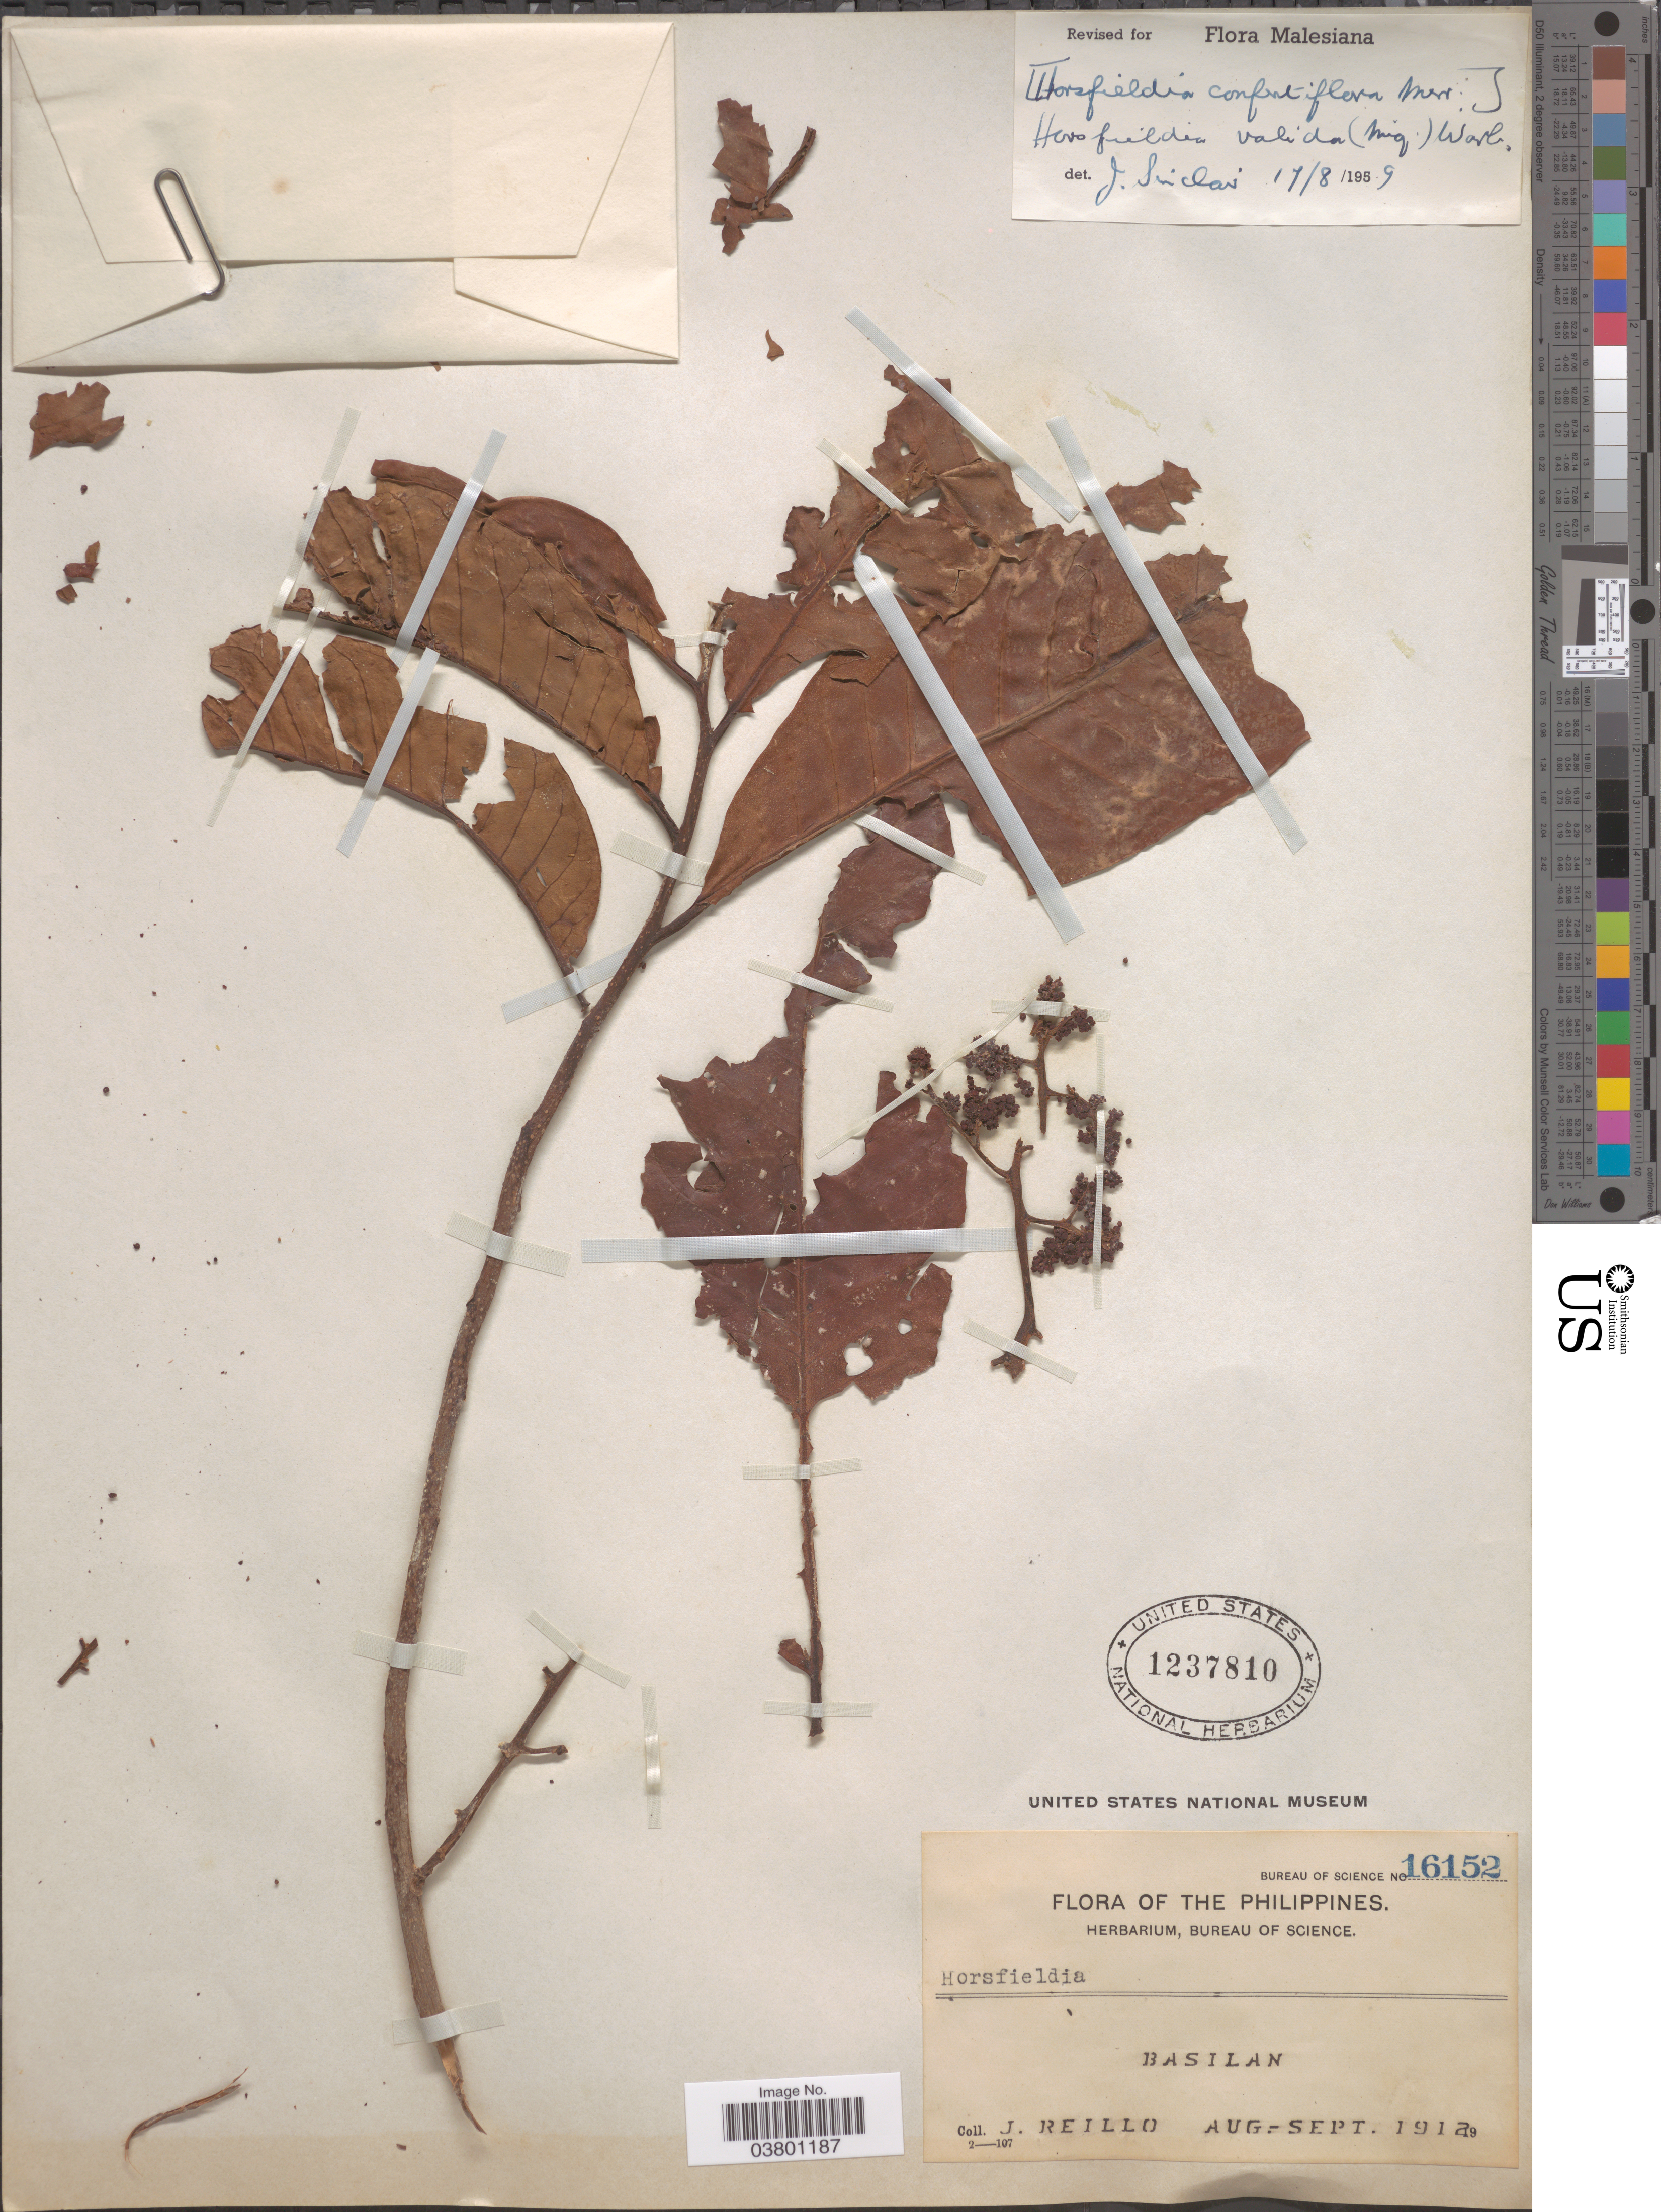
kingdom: Plantae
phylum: Tracheophyta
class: Magnoliopsida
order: Magnoliales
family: Myristicaceae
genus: Horsfieldia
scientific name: Horsfieldia costulata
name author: (Miq.) Warb.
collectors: J. Reillo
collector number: Bureau of Science 16152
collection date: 1912-08/1912-09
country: Philippines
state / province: Muslim Mindanao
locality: Basilan.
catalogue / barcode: US 1237810